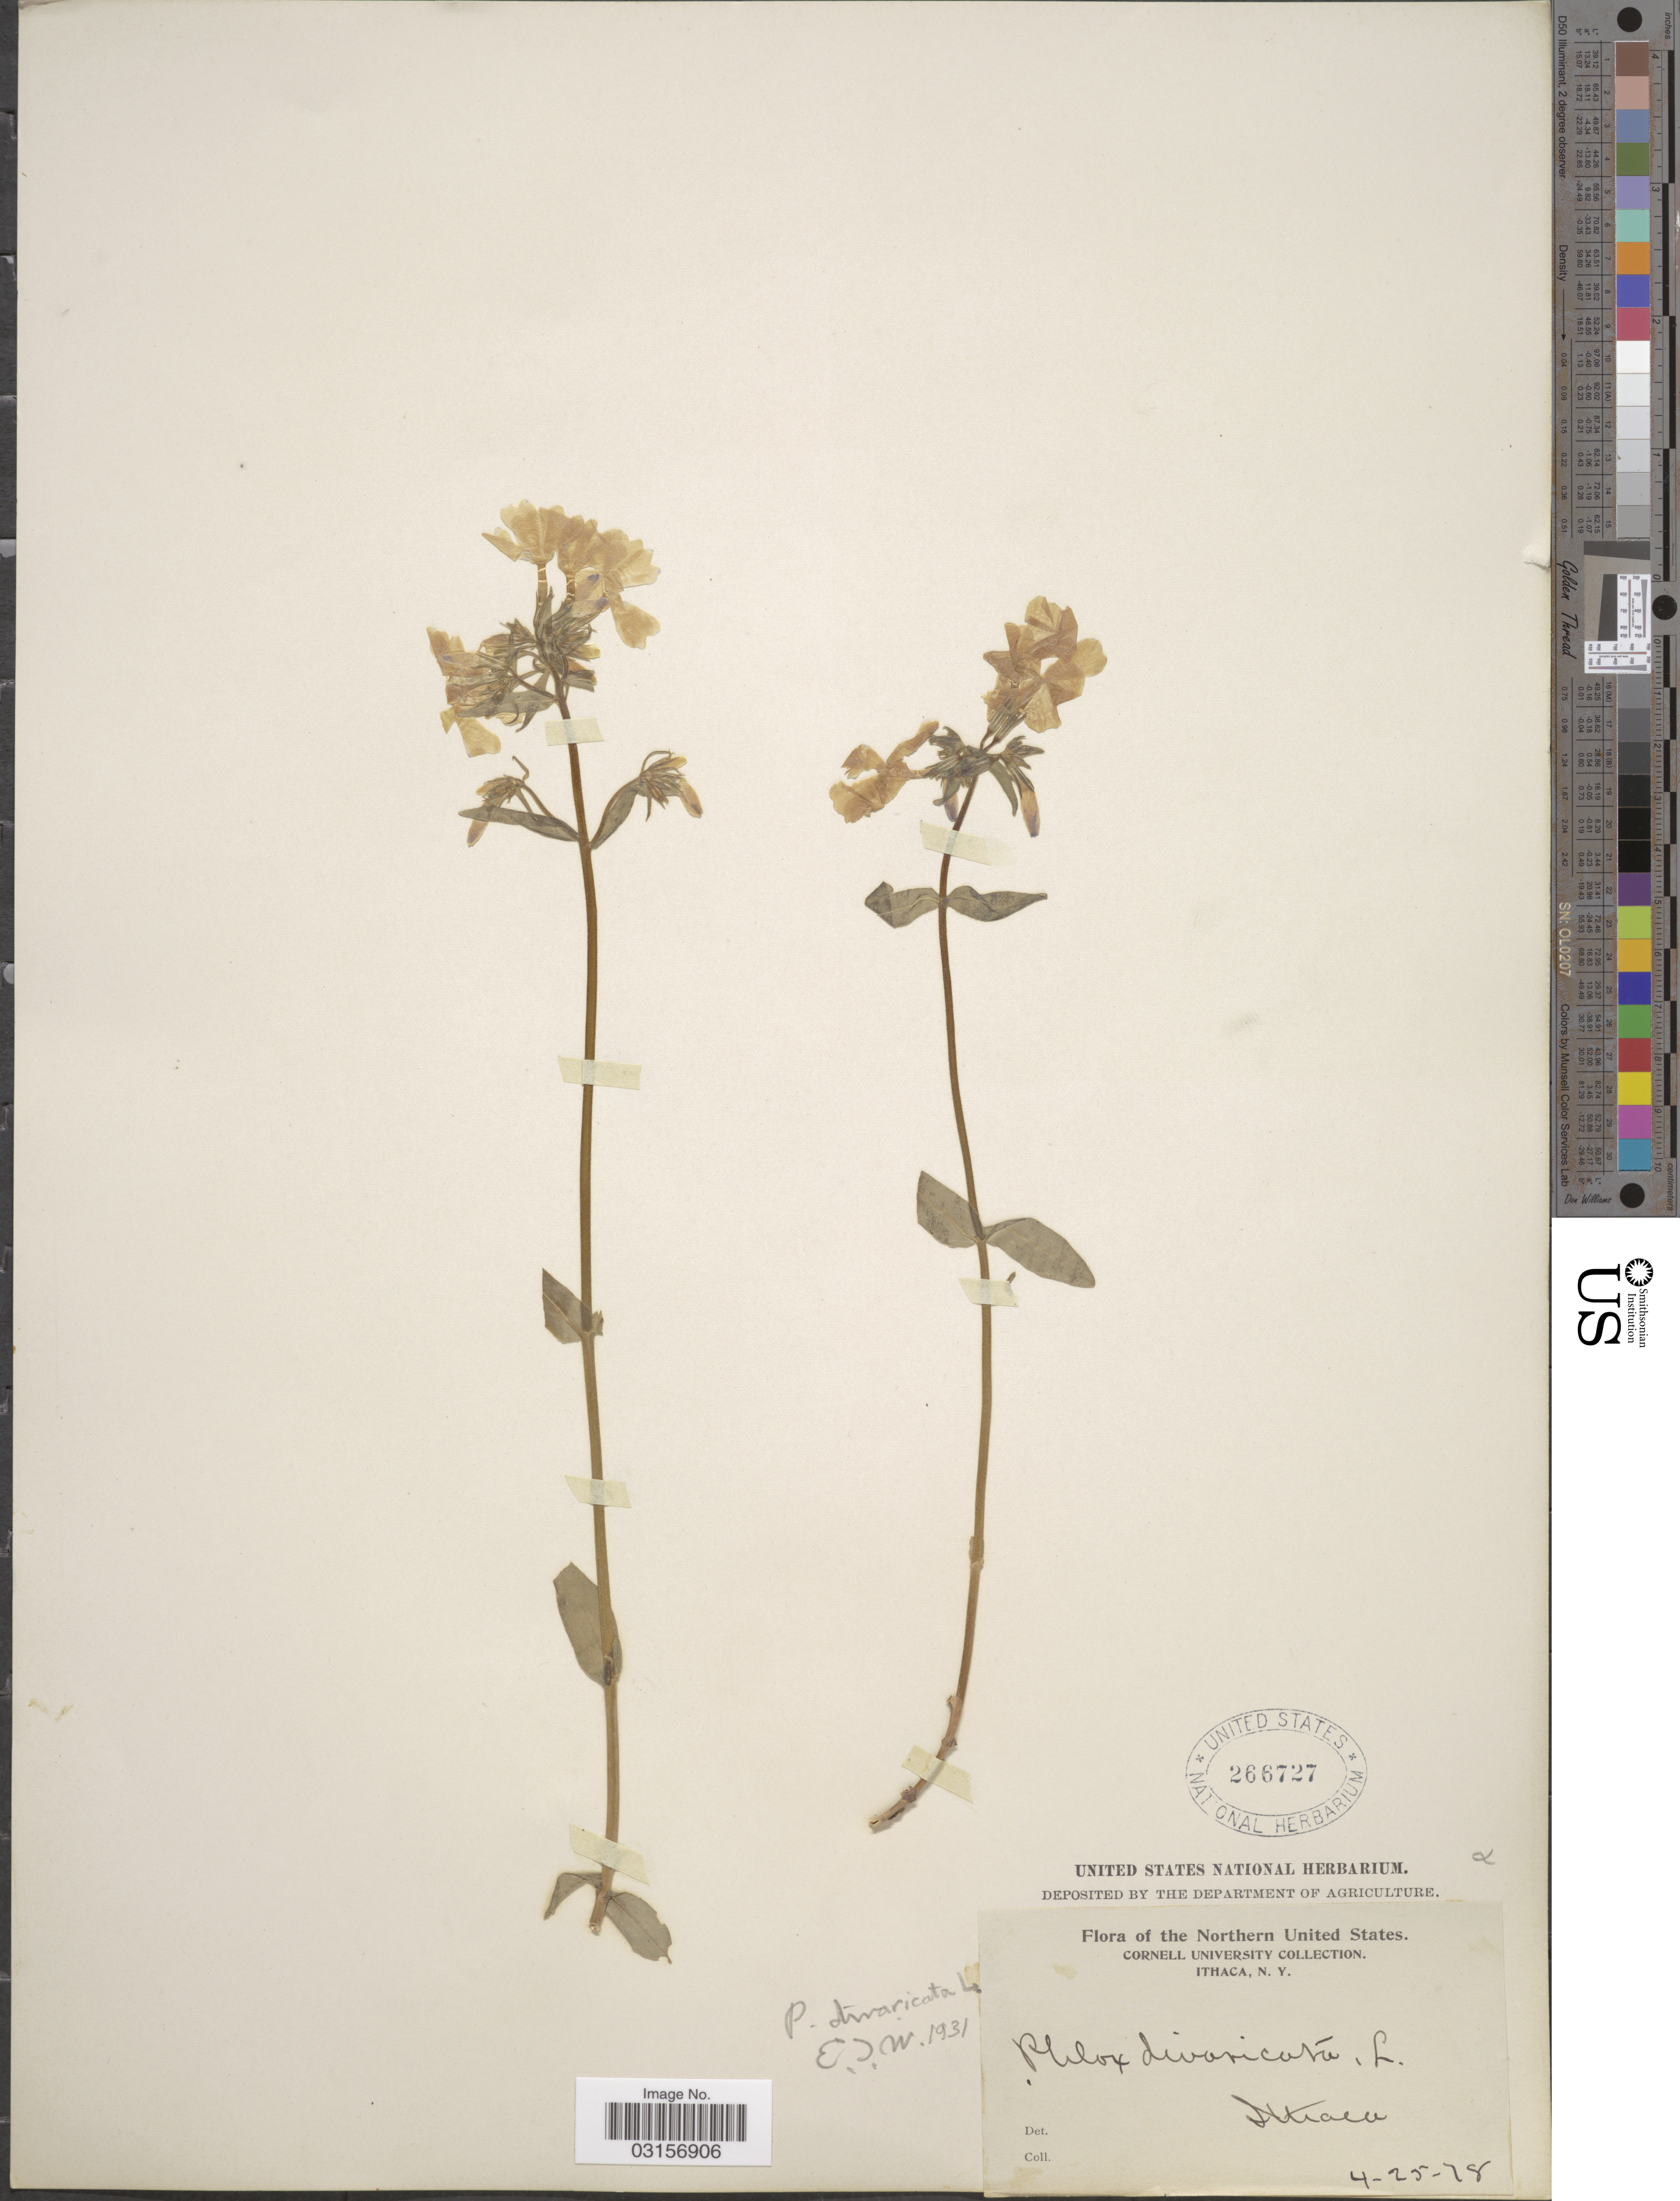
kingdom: Plantae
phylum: Tracheophyta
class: Magnoliopsida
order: Ericales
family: Polemoniaceae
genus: Phlox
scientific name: Phlox divaricata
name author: L.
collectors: ex herb. United States National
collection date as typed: Transcribed d/m/y: 25/4/78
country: United States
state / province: New York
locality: Northern United States, Ithaca.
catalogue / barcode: US 266727